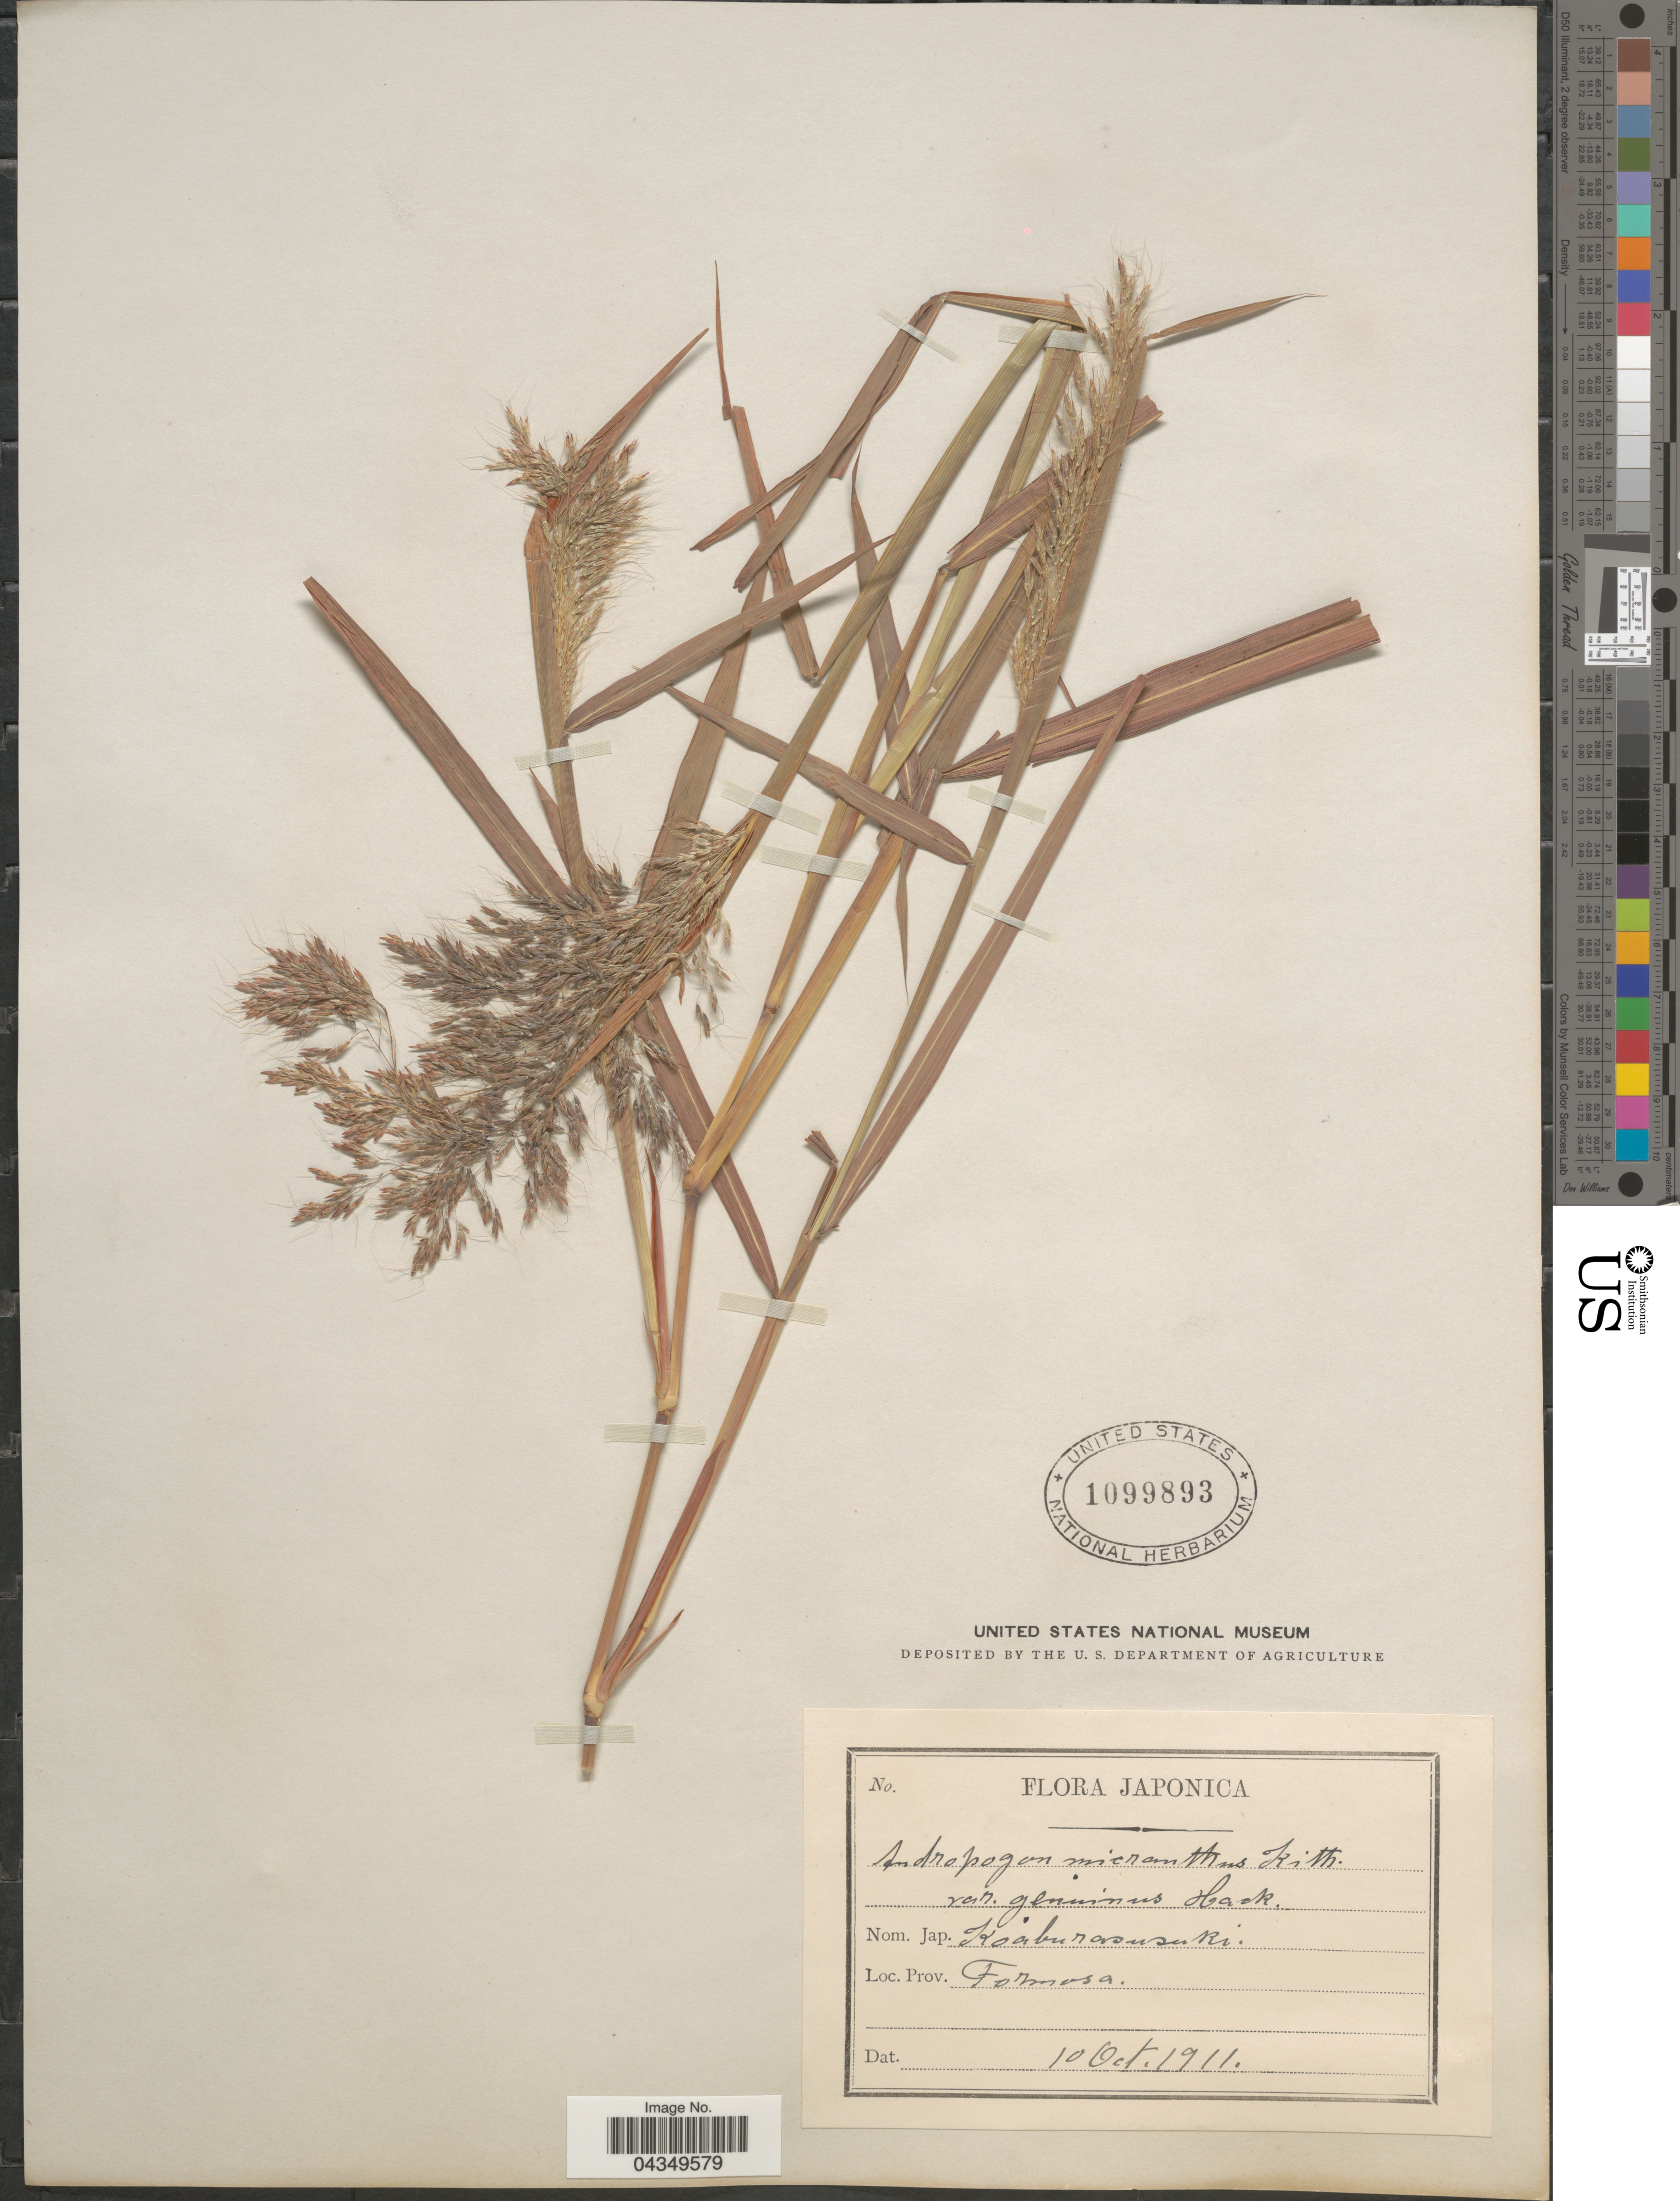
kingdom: Plantae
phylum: Tracheophyta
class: Liliopsida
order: Poales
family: Poaceae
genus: Capillipedium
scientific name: Capillipedium parviflorum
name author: (R. Br.) Stapf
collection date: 1911-10-10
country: Japan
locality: Japonica. Prov. Formosa.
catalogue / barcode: US 1099893